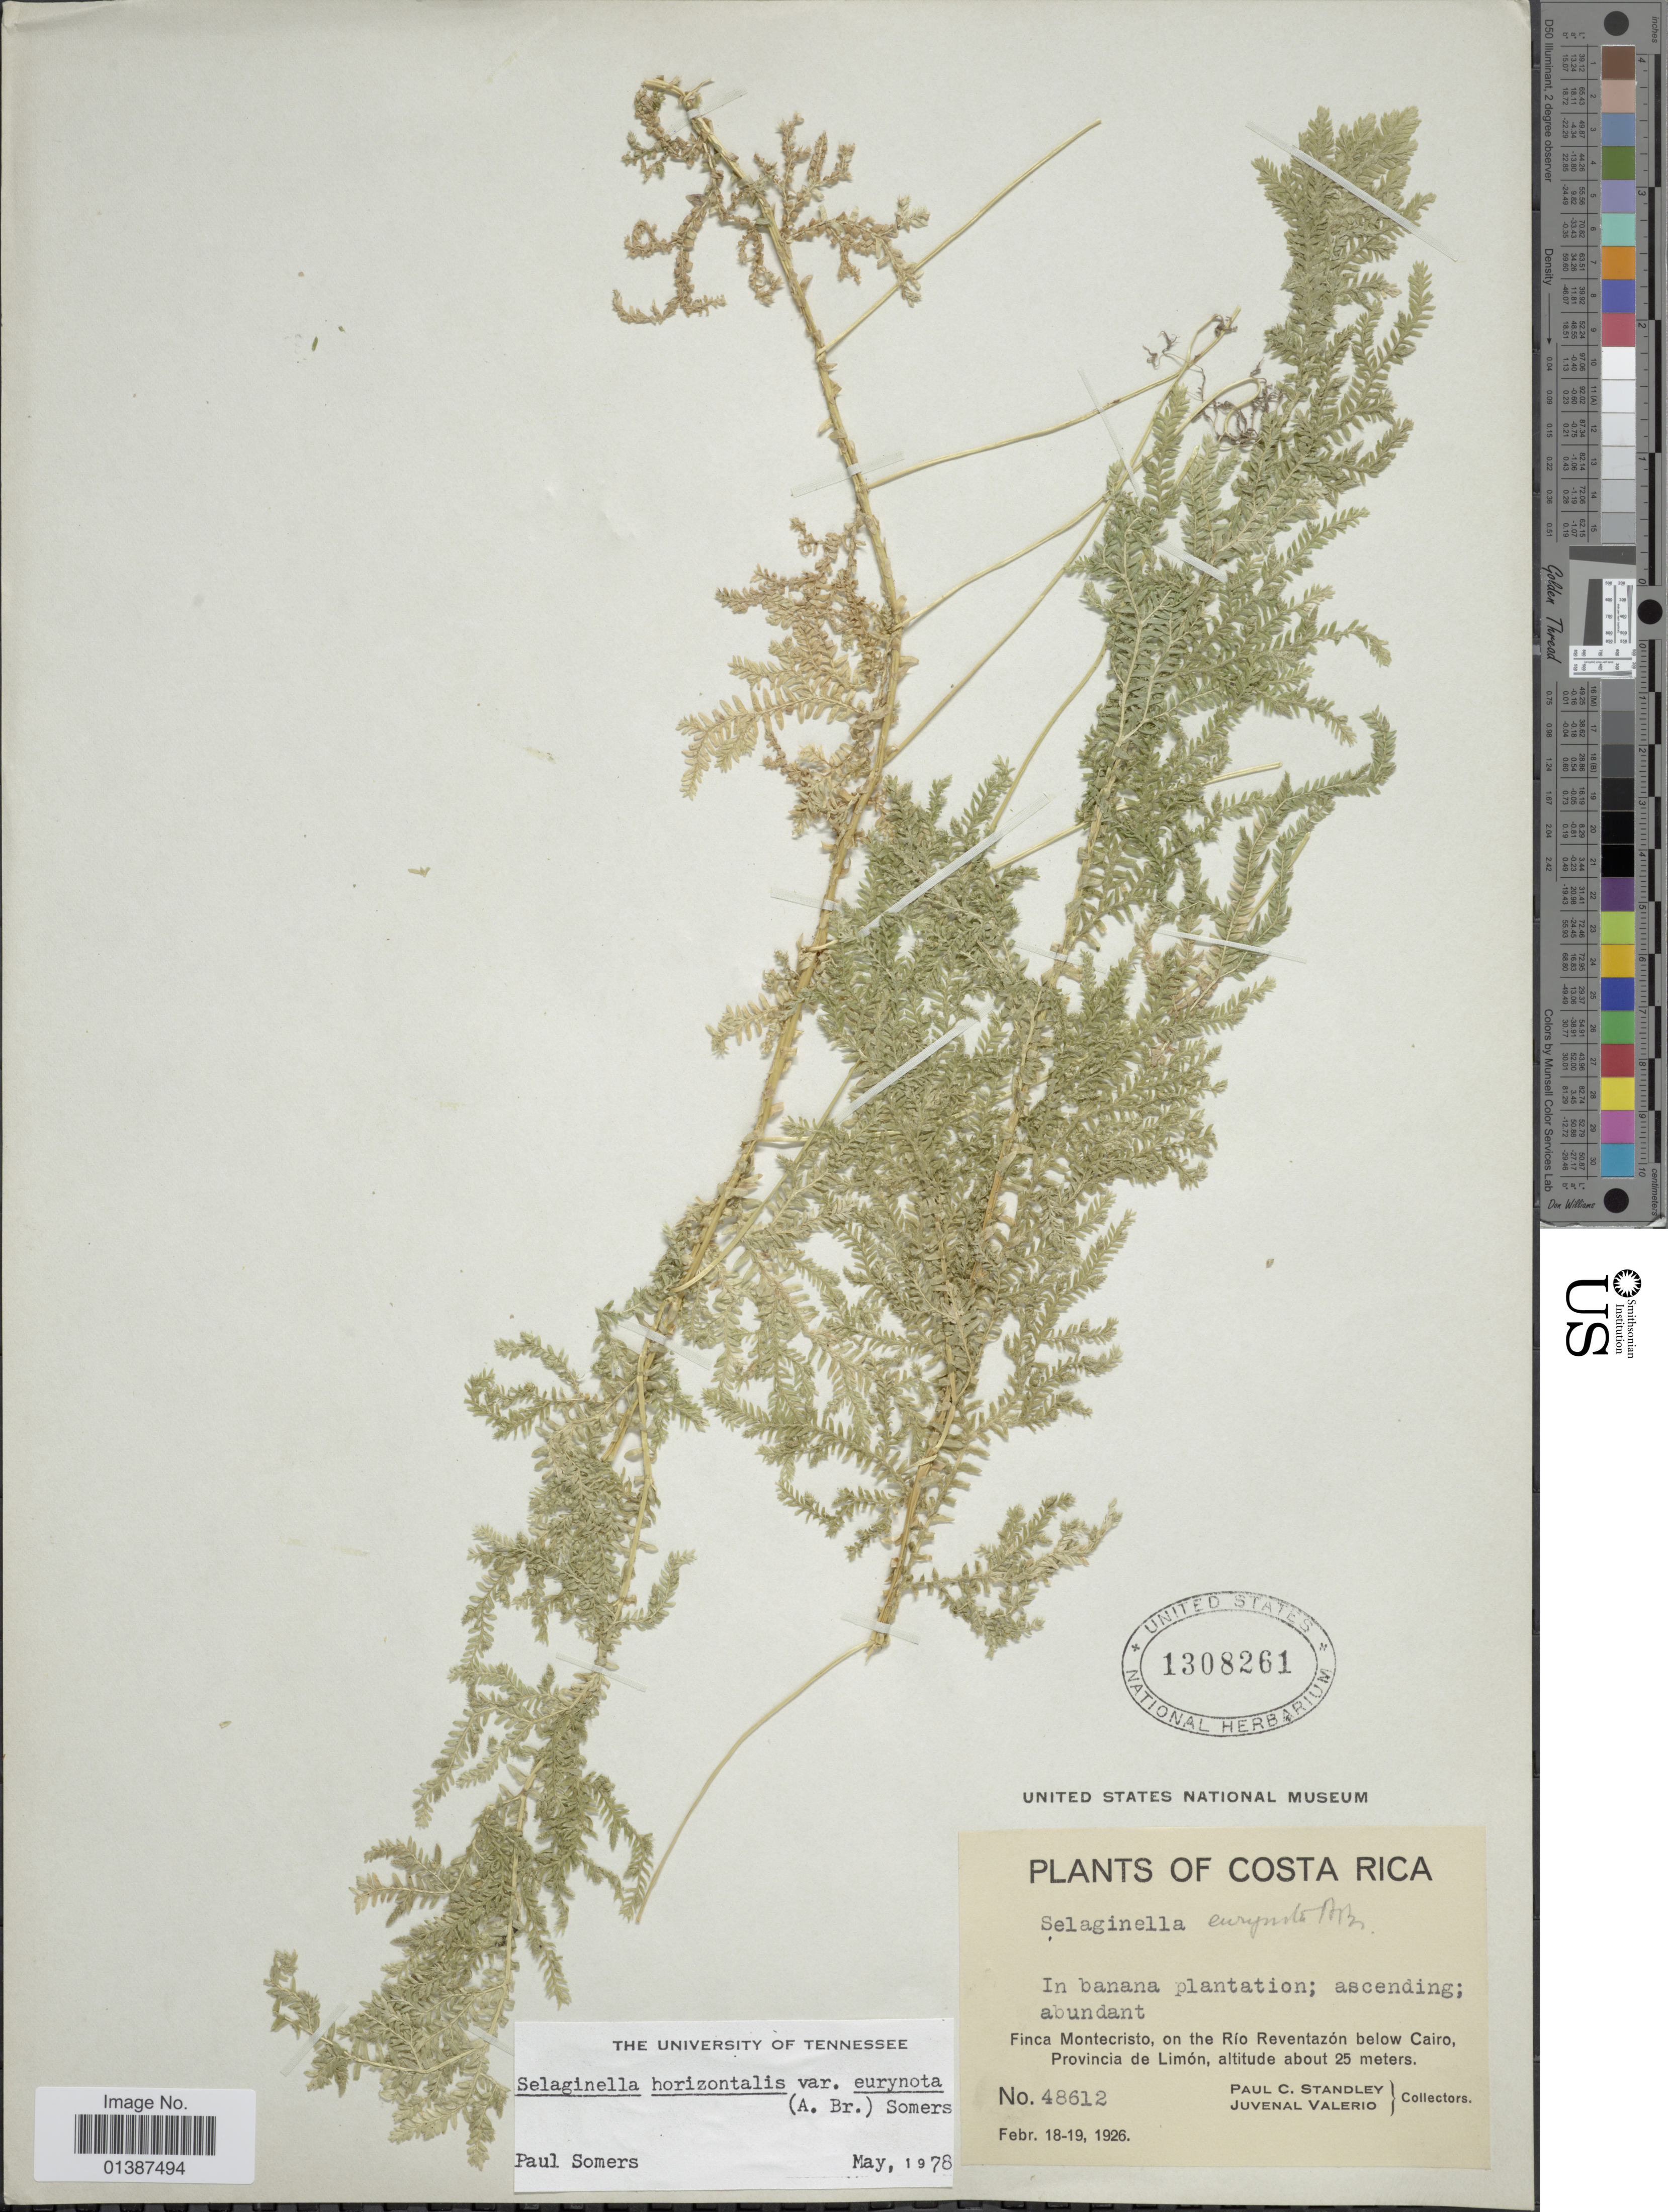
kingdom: Plantae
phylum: Tracheophyta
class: Lycopodiopsida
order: Selaginellales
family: Selaginellaceae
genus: Selaginella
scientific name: Selaginella eurynota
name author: A. Braun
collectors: P. C. Standley & J. Valerio R.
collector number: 48612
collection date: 1926-02-18/1926-02-19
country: Costa Rica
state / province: Limón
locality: Finca Montecristo, on the Rio reventazón below Cairo, Provincia de Limón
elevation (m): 25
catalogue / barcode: US 1308261